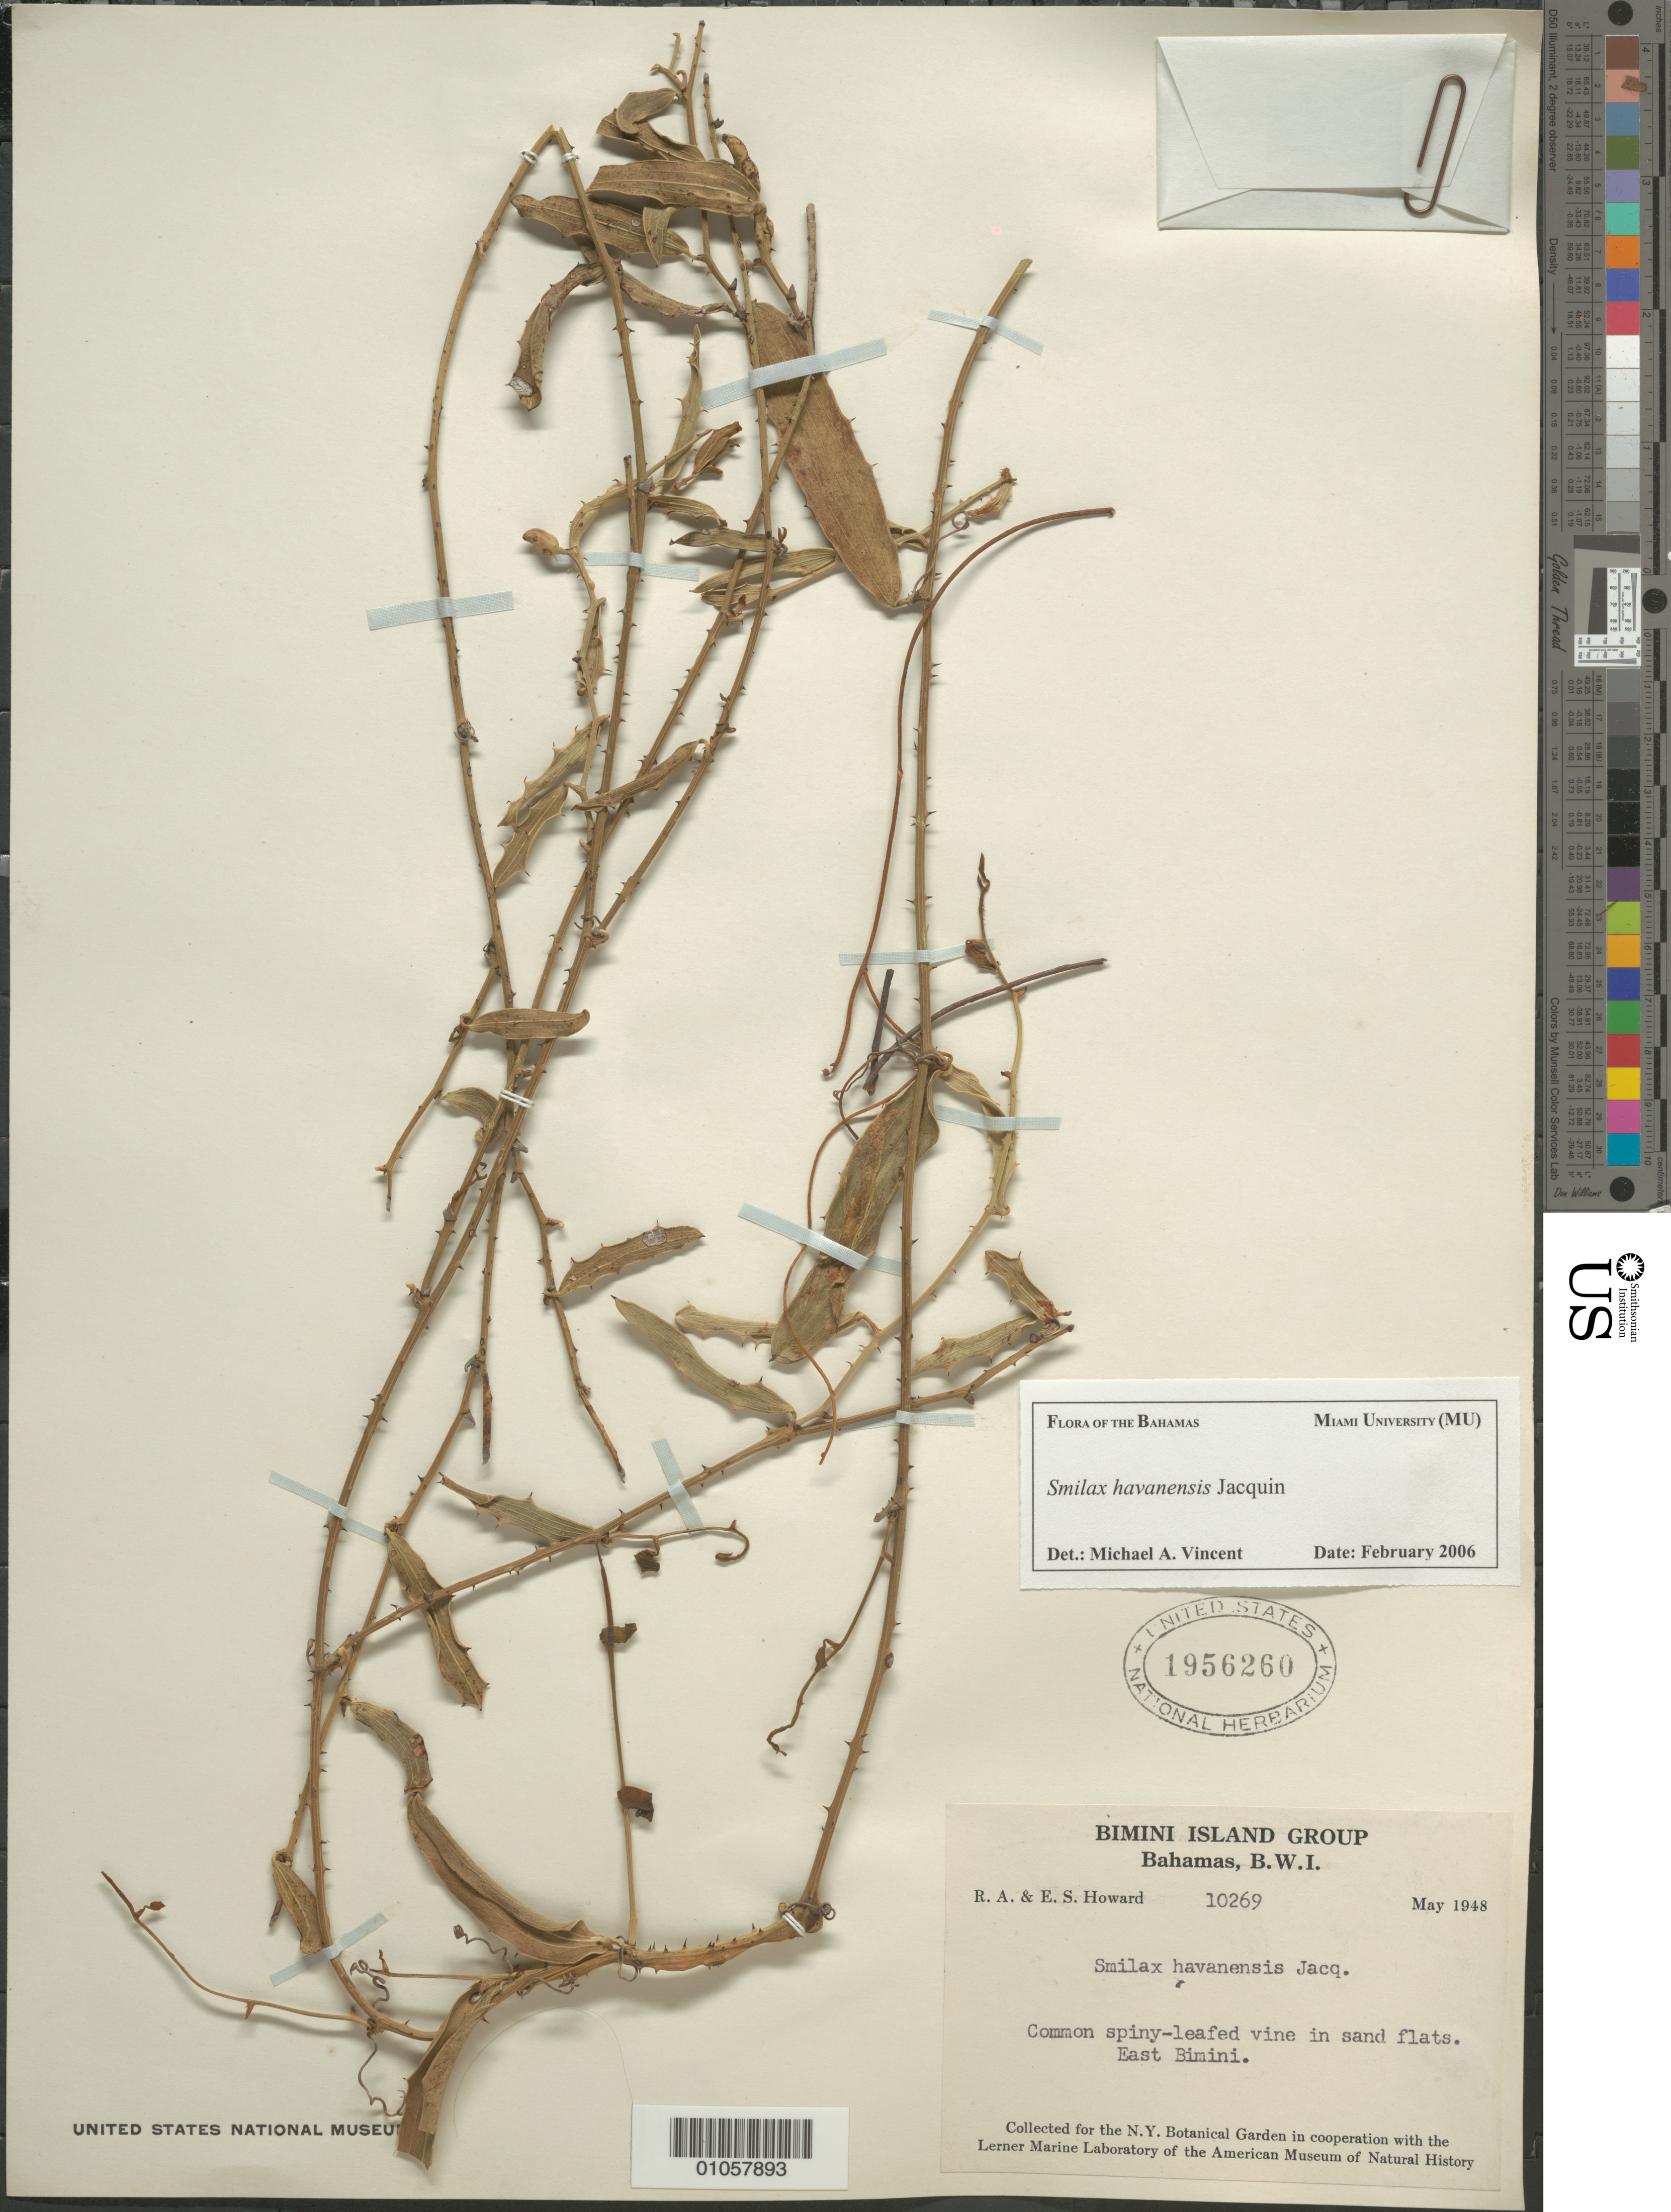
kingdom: Plantae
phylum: Tracheophyta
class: Liliopsida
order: Liliales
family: Smilacaceae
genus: Smilax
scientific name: Smilax havanensis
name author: Jacq.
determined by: Vincent, Michael A.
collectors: R. A. Howard & E. S. Howard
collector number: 10269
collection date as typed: May 1948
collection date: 1948-05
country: Bahamas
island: Bimini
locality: East Bimini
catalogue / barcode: US 1956260